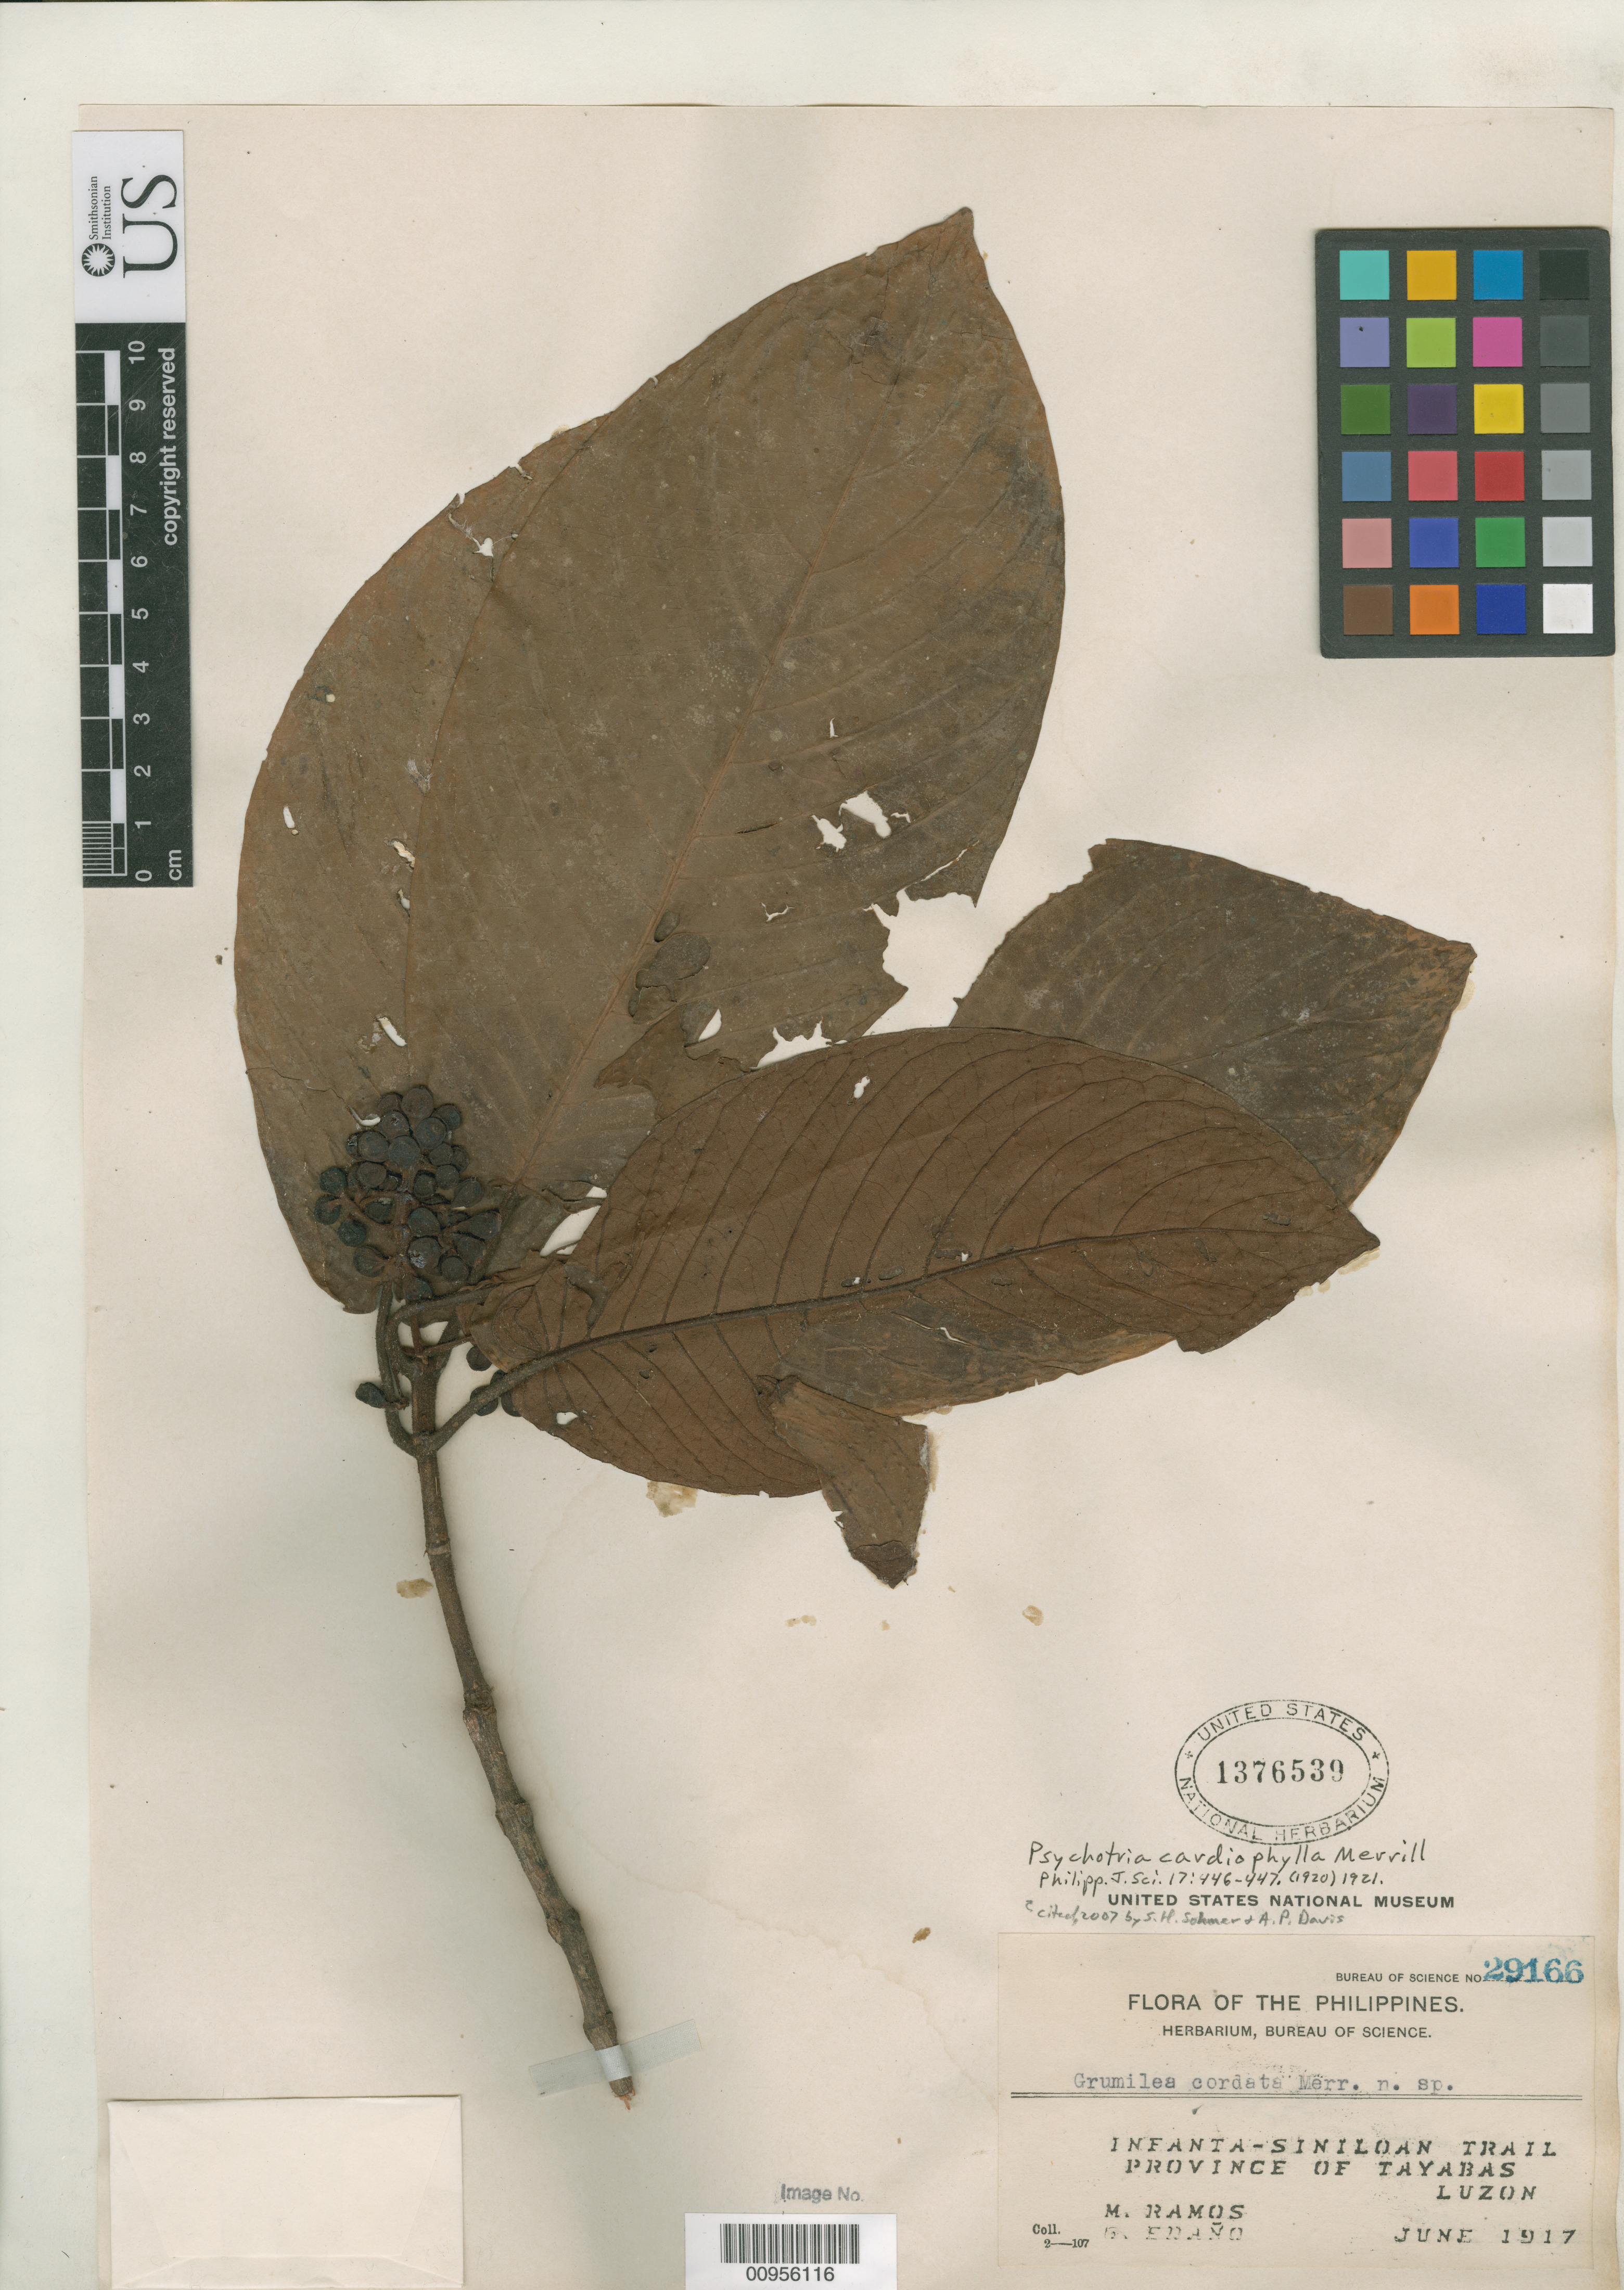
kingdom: Plantae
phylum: Tracheophyta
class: Magnoliopsida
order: Gentianales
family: Rubiaceae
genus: Psychotria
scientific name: Psychotria cardiophylla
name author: Merr.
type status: Isotype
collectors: M. Ramos & G. Edaño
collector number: Bur. Sci. 29166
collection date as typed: Jun 1917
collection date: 1917-06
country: Philippines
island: Luzon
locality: Infanta-Siniloan Trail, Province of Tayabas, Luzon.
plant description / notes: Protologue cites collection date as June 12, 1917.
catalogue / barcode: US 1376539